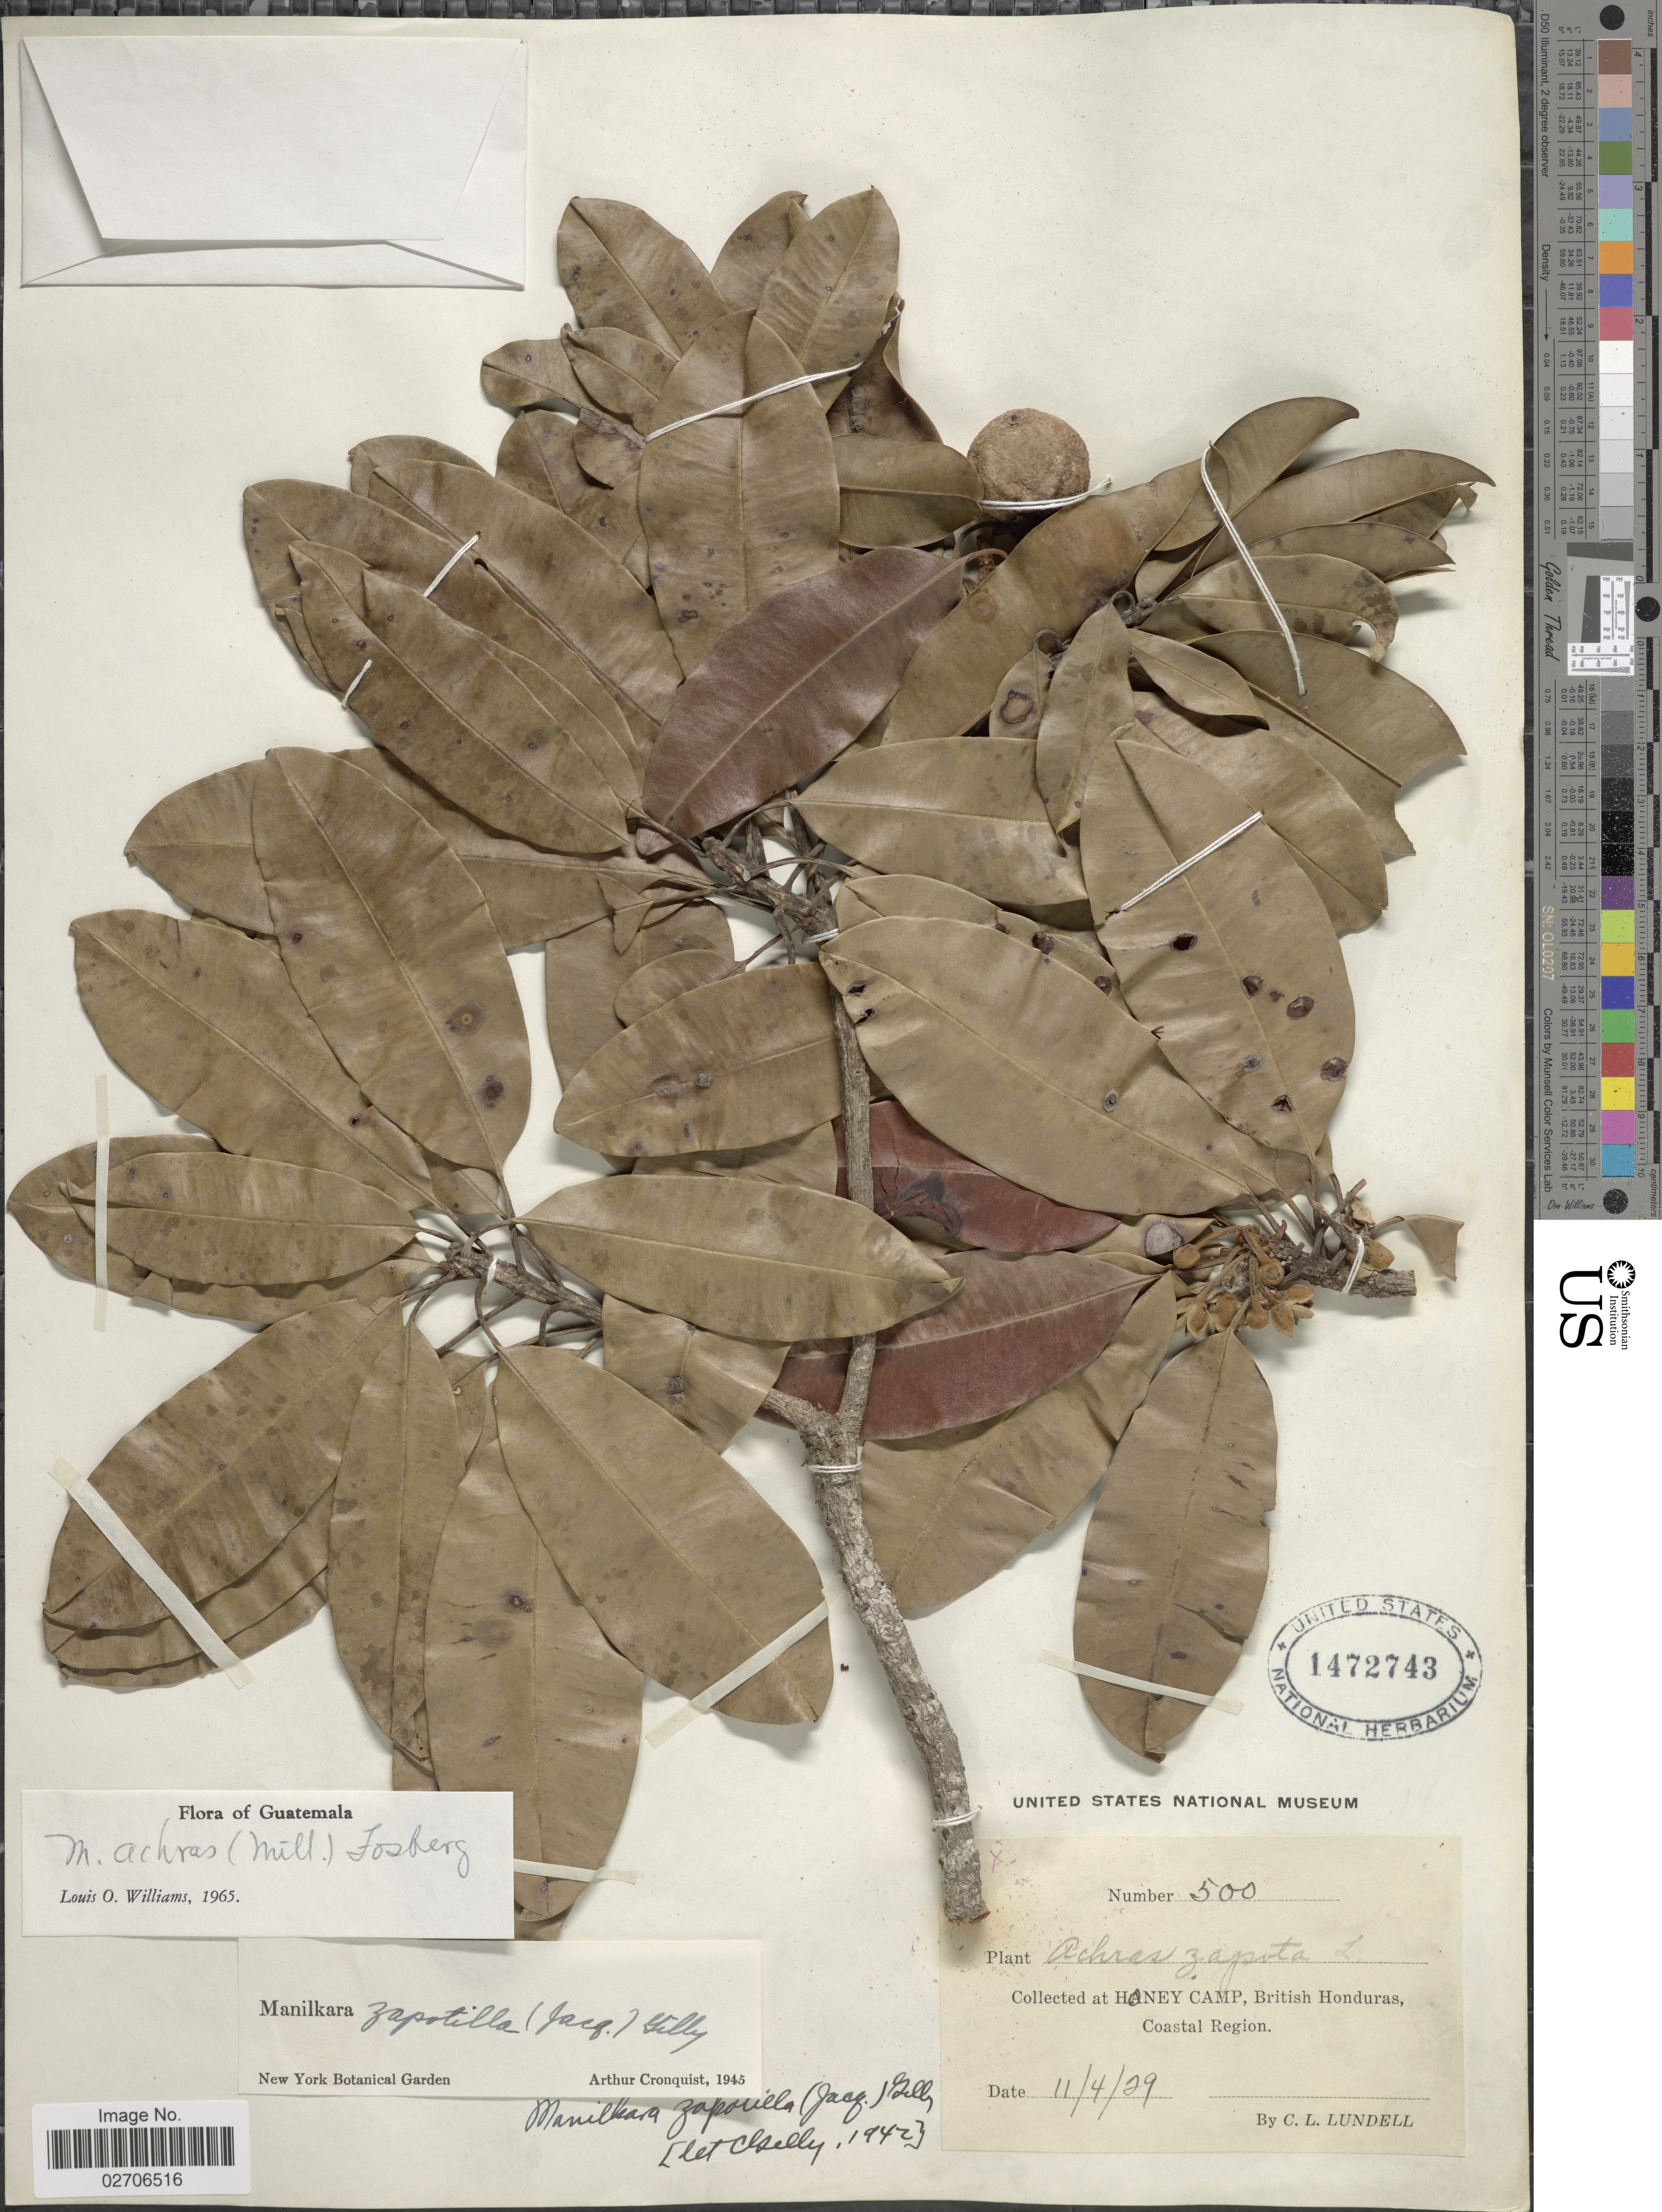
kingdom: Plantae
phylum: Tracheophyta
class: Magnoliopsida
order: Ericales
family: Sapotaceae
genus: Manilkara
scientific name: Manilkara zapota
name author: (L.) P. Royen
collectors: C. L. Lundell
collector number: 500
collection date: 1929-04-11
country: Belize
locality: Honey Camp, British Honduras, Coastal Region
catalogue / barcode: US 1472743